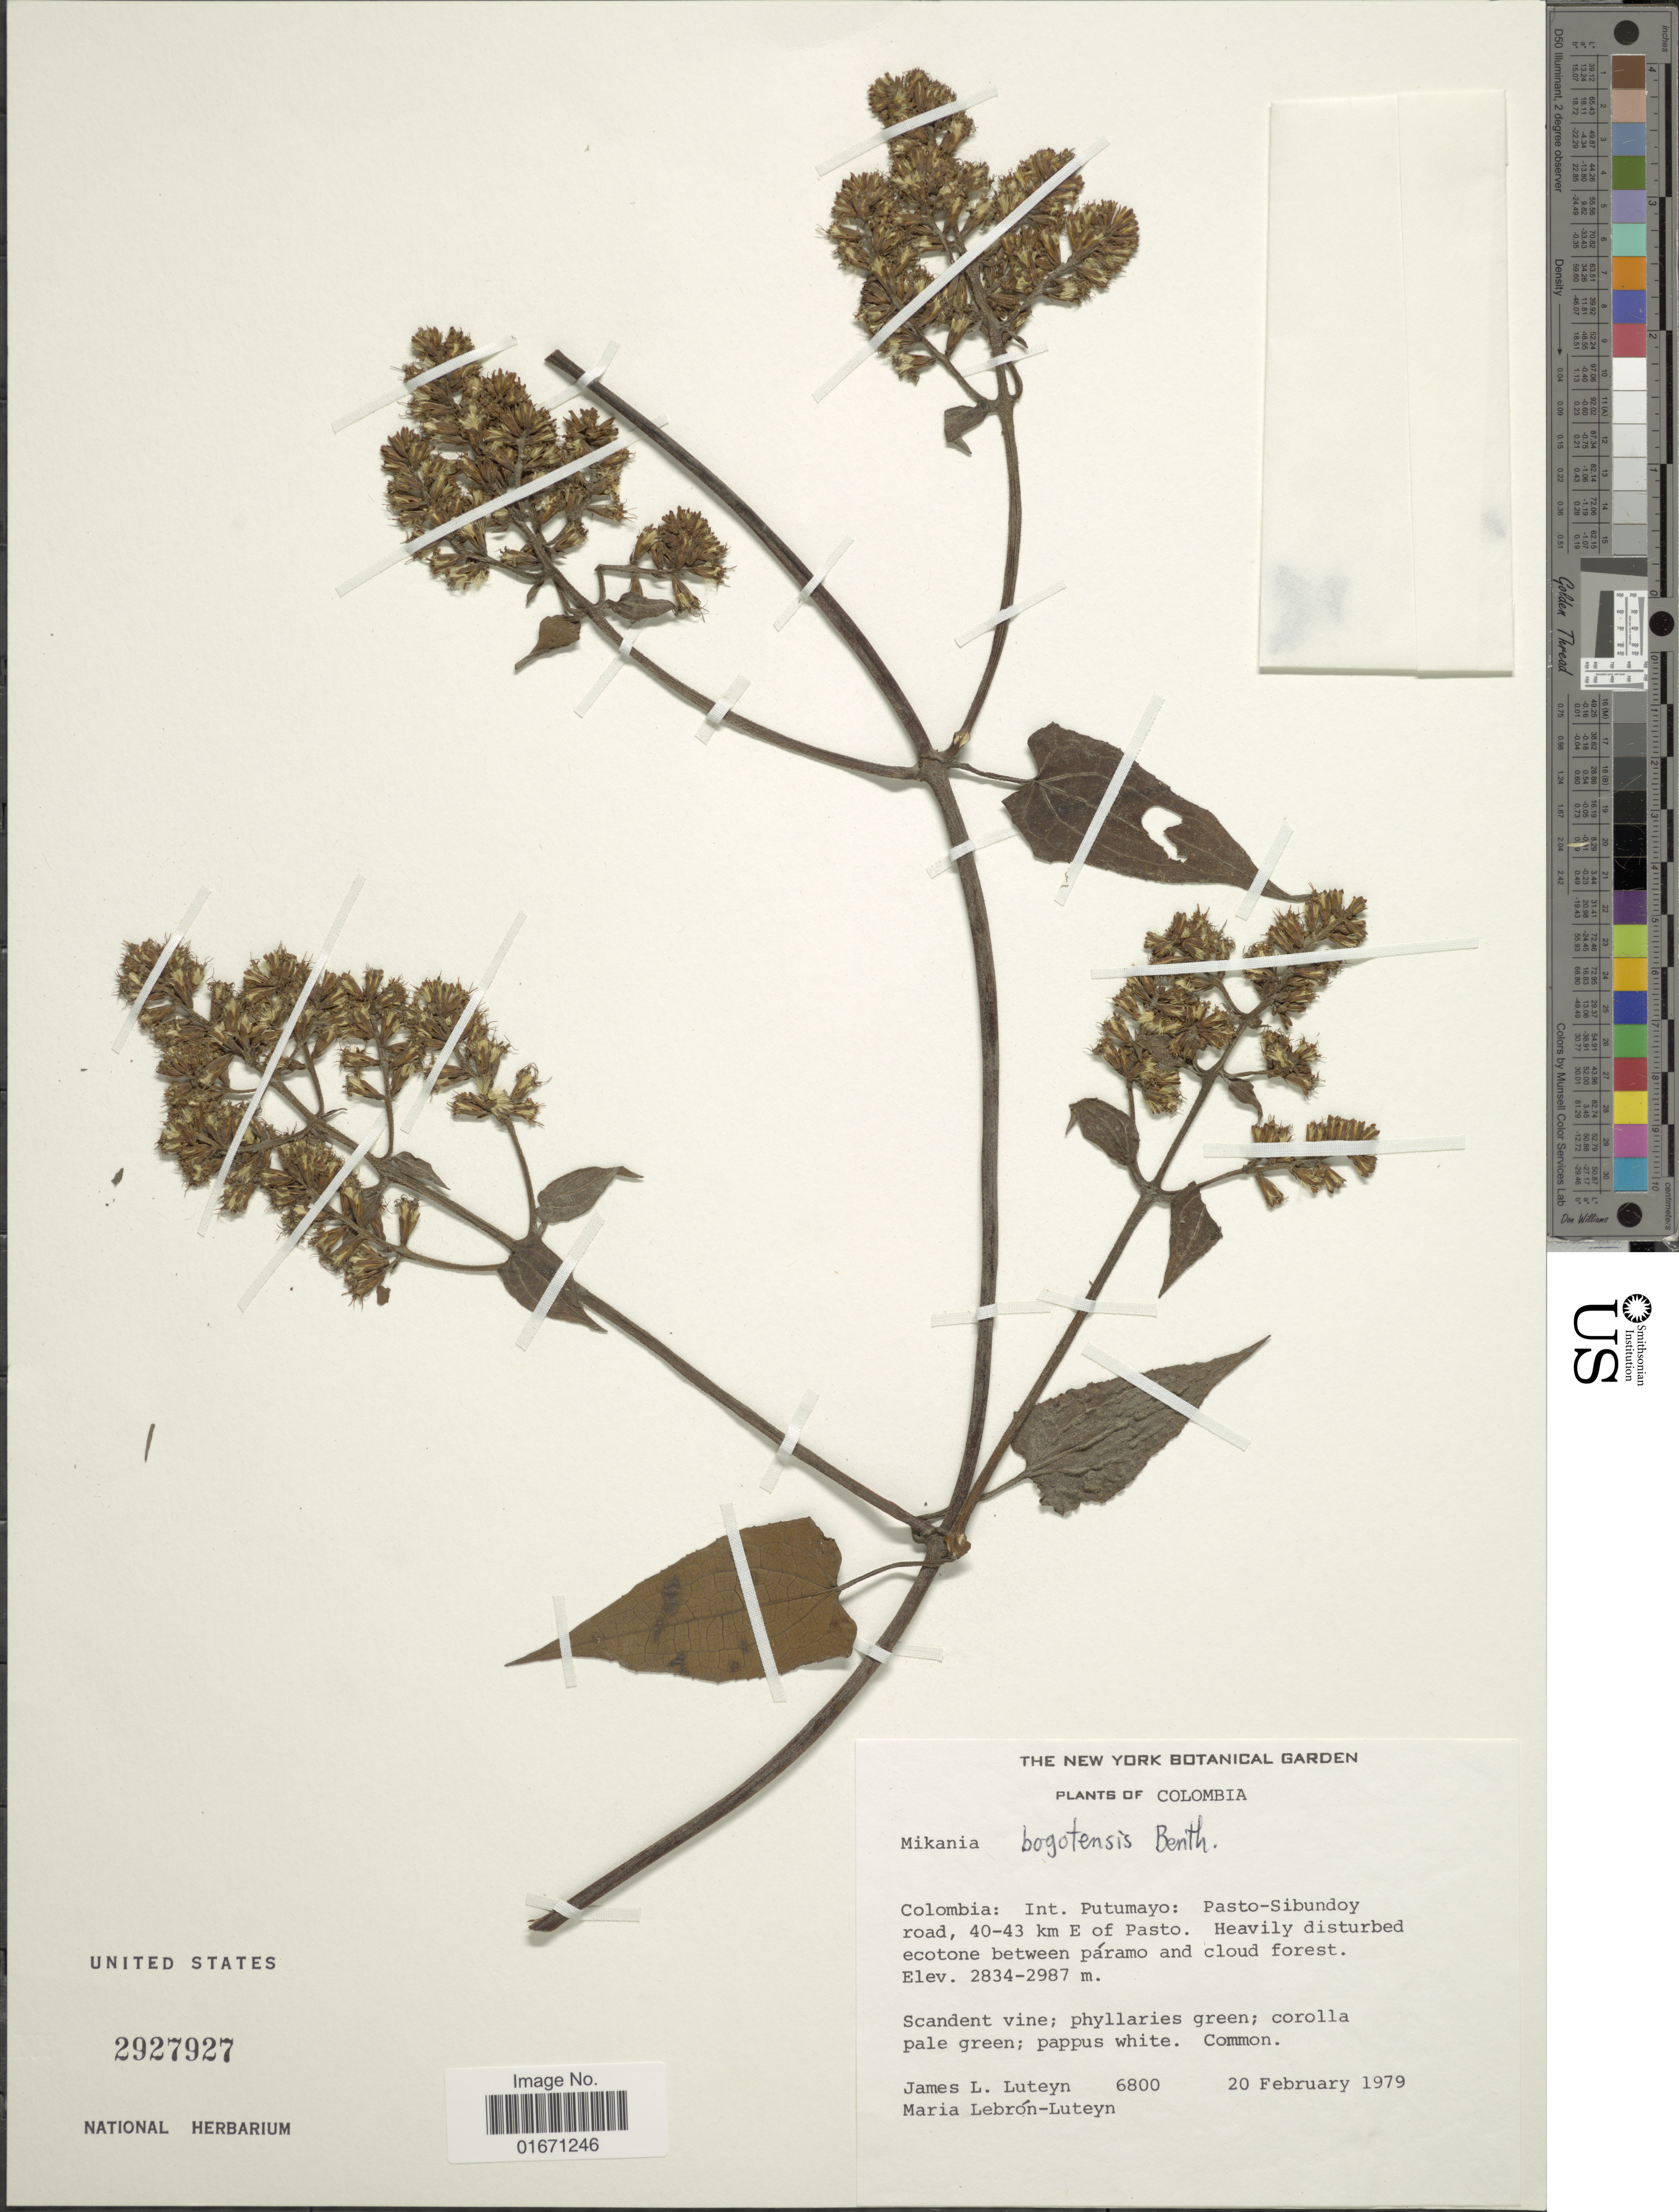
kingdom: Plantae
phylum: Tracheophyta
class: Magnoliopsida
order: Asterales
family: Asteraceae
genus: Mikania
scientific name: Mikania bogotensis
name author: Benth.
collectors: J. L. Luteyn & M. L. Lebrón-Luteyn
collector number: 6800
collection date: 1979-02-20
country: Colombia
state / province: Putumayo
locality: Pasto-Sibundoy road, 40-43 km E of Pasto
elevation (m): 2834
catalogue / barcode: US 2927927